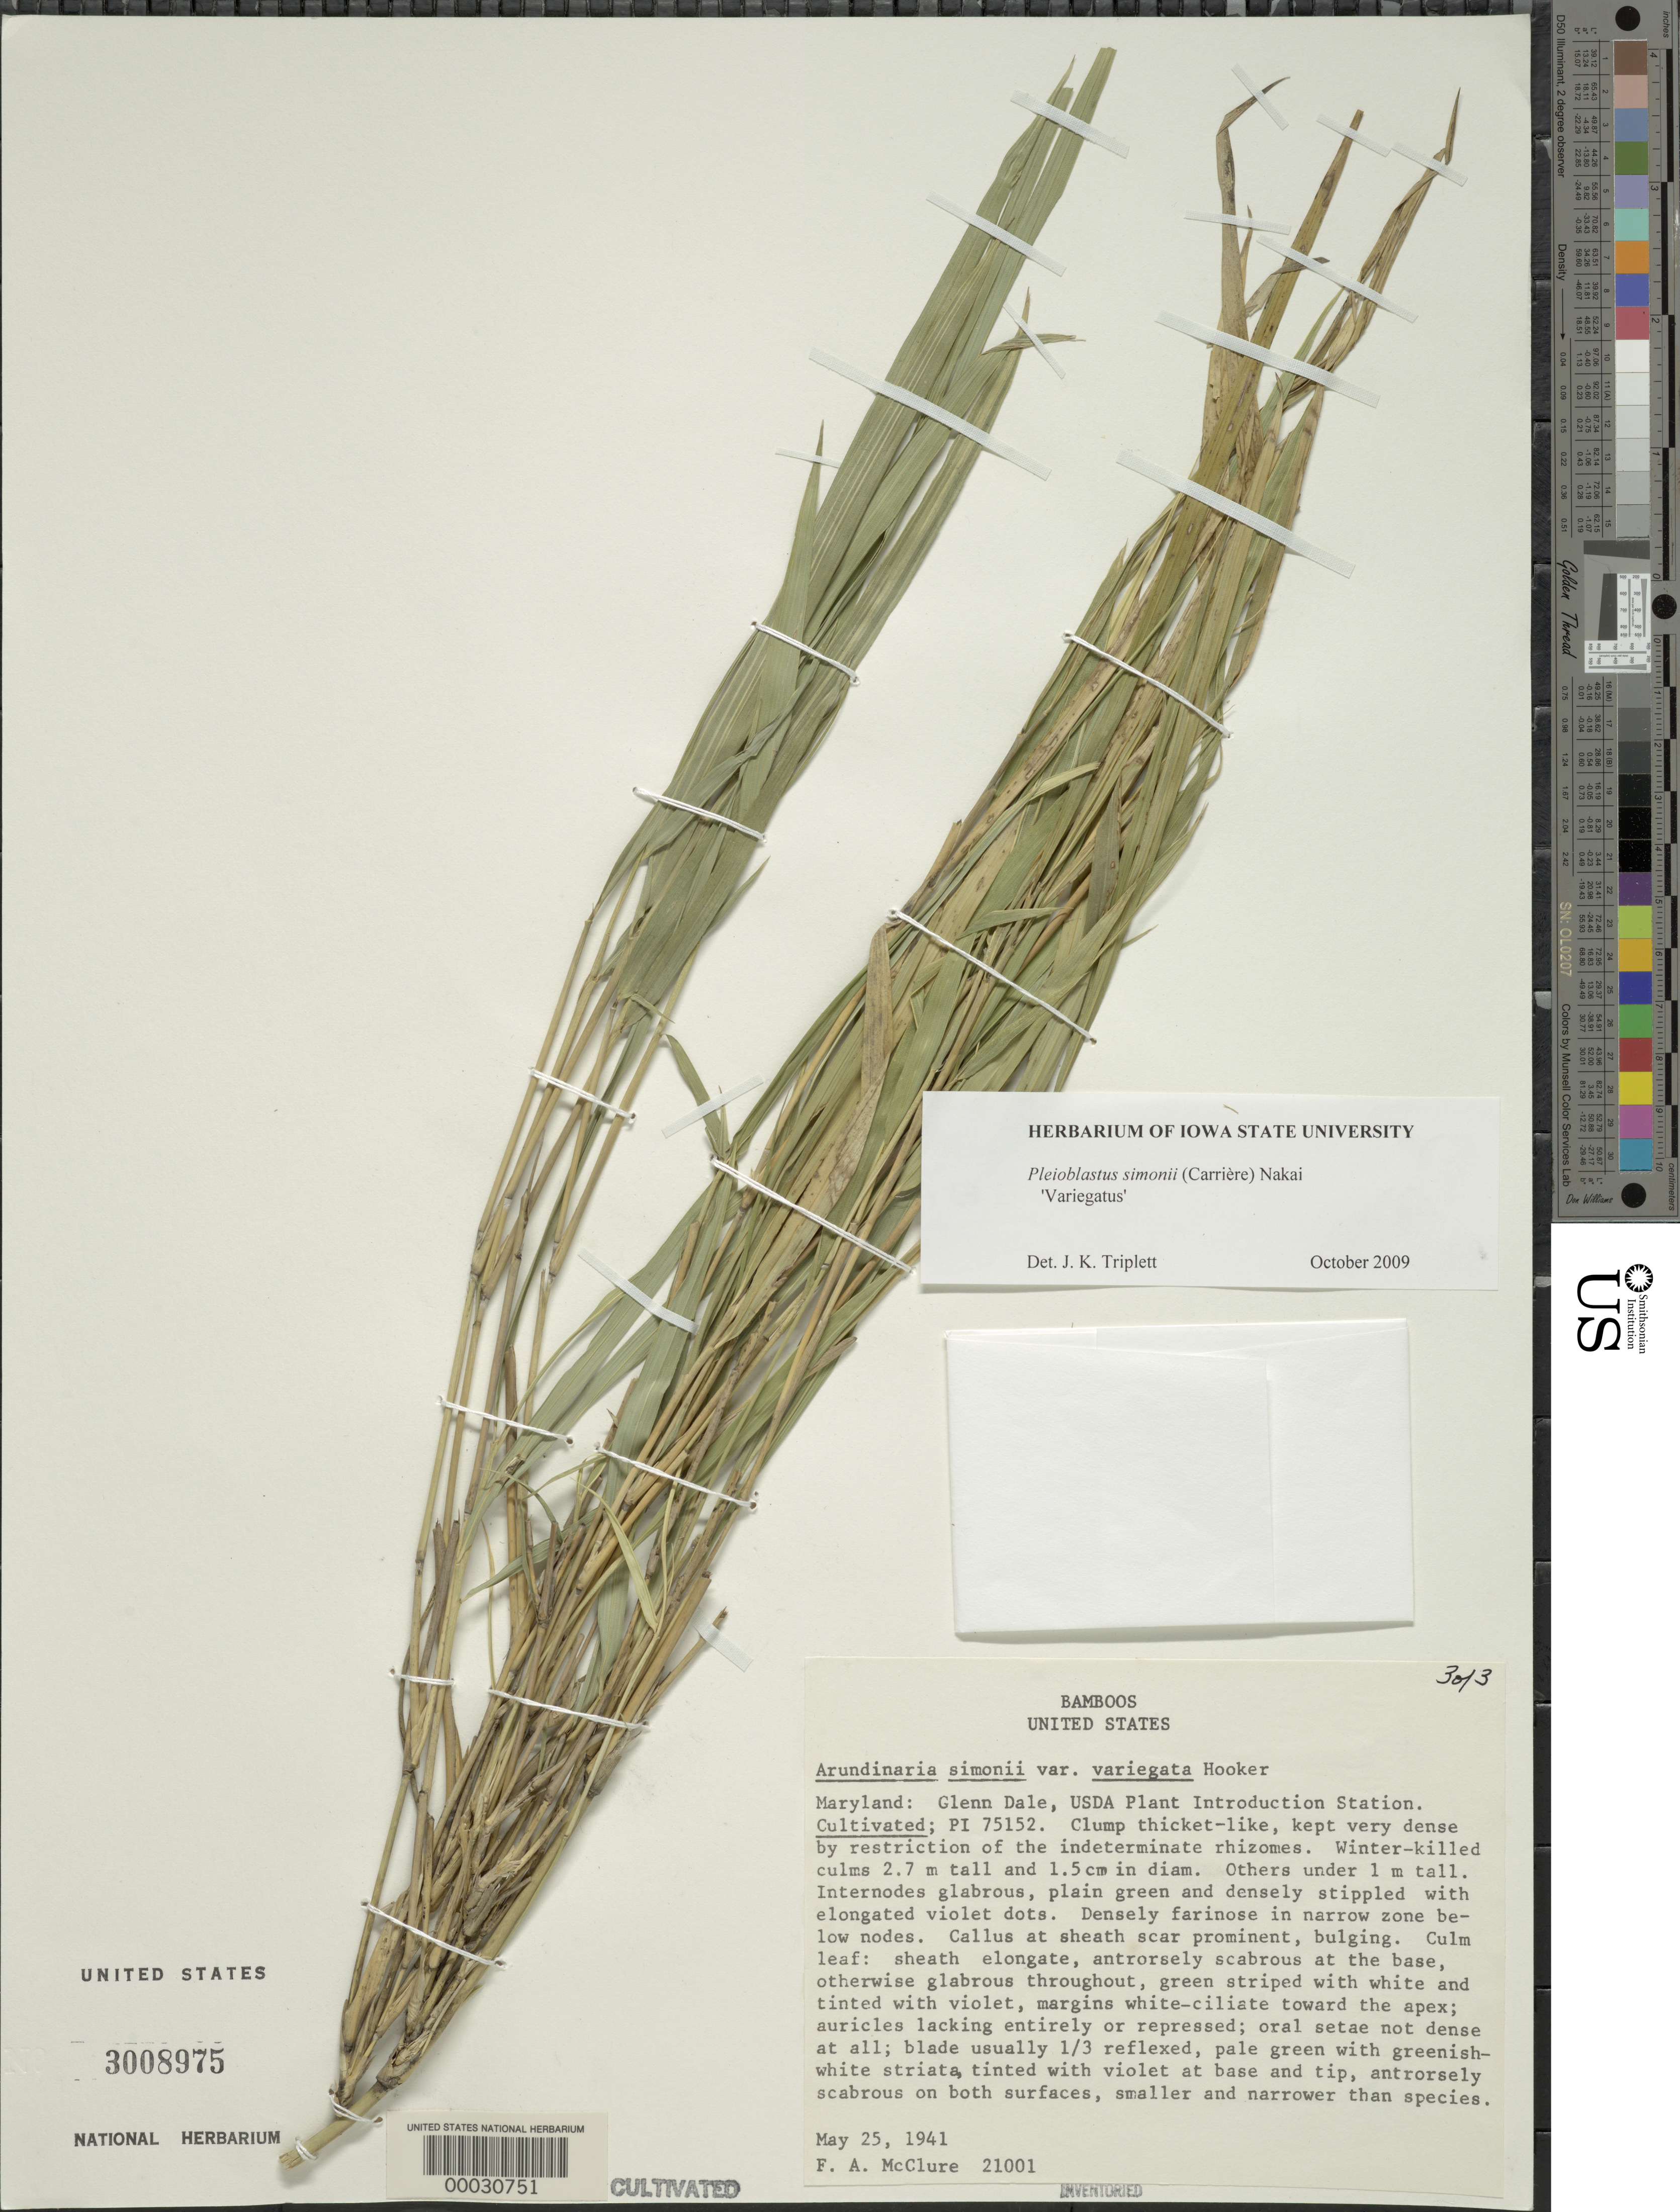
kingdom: Plantae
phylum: Tracheophyta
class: Liliopsida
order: Poales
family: Poaceae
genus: Pleioblastus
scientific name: Pleioblastus simonii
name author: (Carrière) Nakai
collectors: F. A. McClure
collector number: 21001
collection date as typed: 25 May 1941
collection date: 1941-05-25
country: United States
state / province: Maryland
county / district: Prince George's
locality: Usda plant introduction station - glenn dale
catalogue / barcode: US 3008975